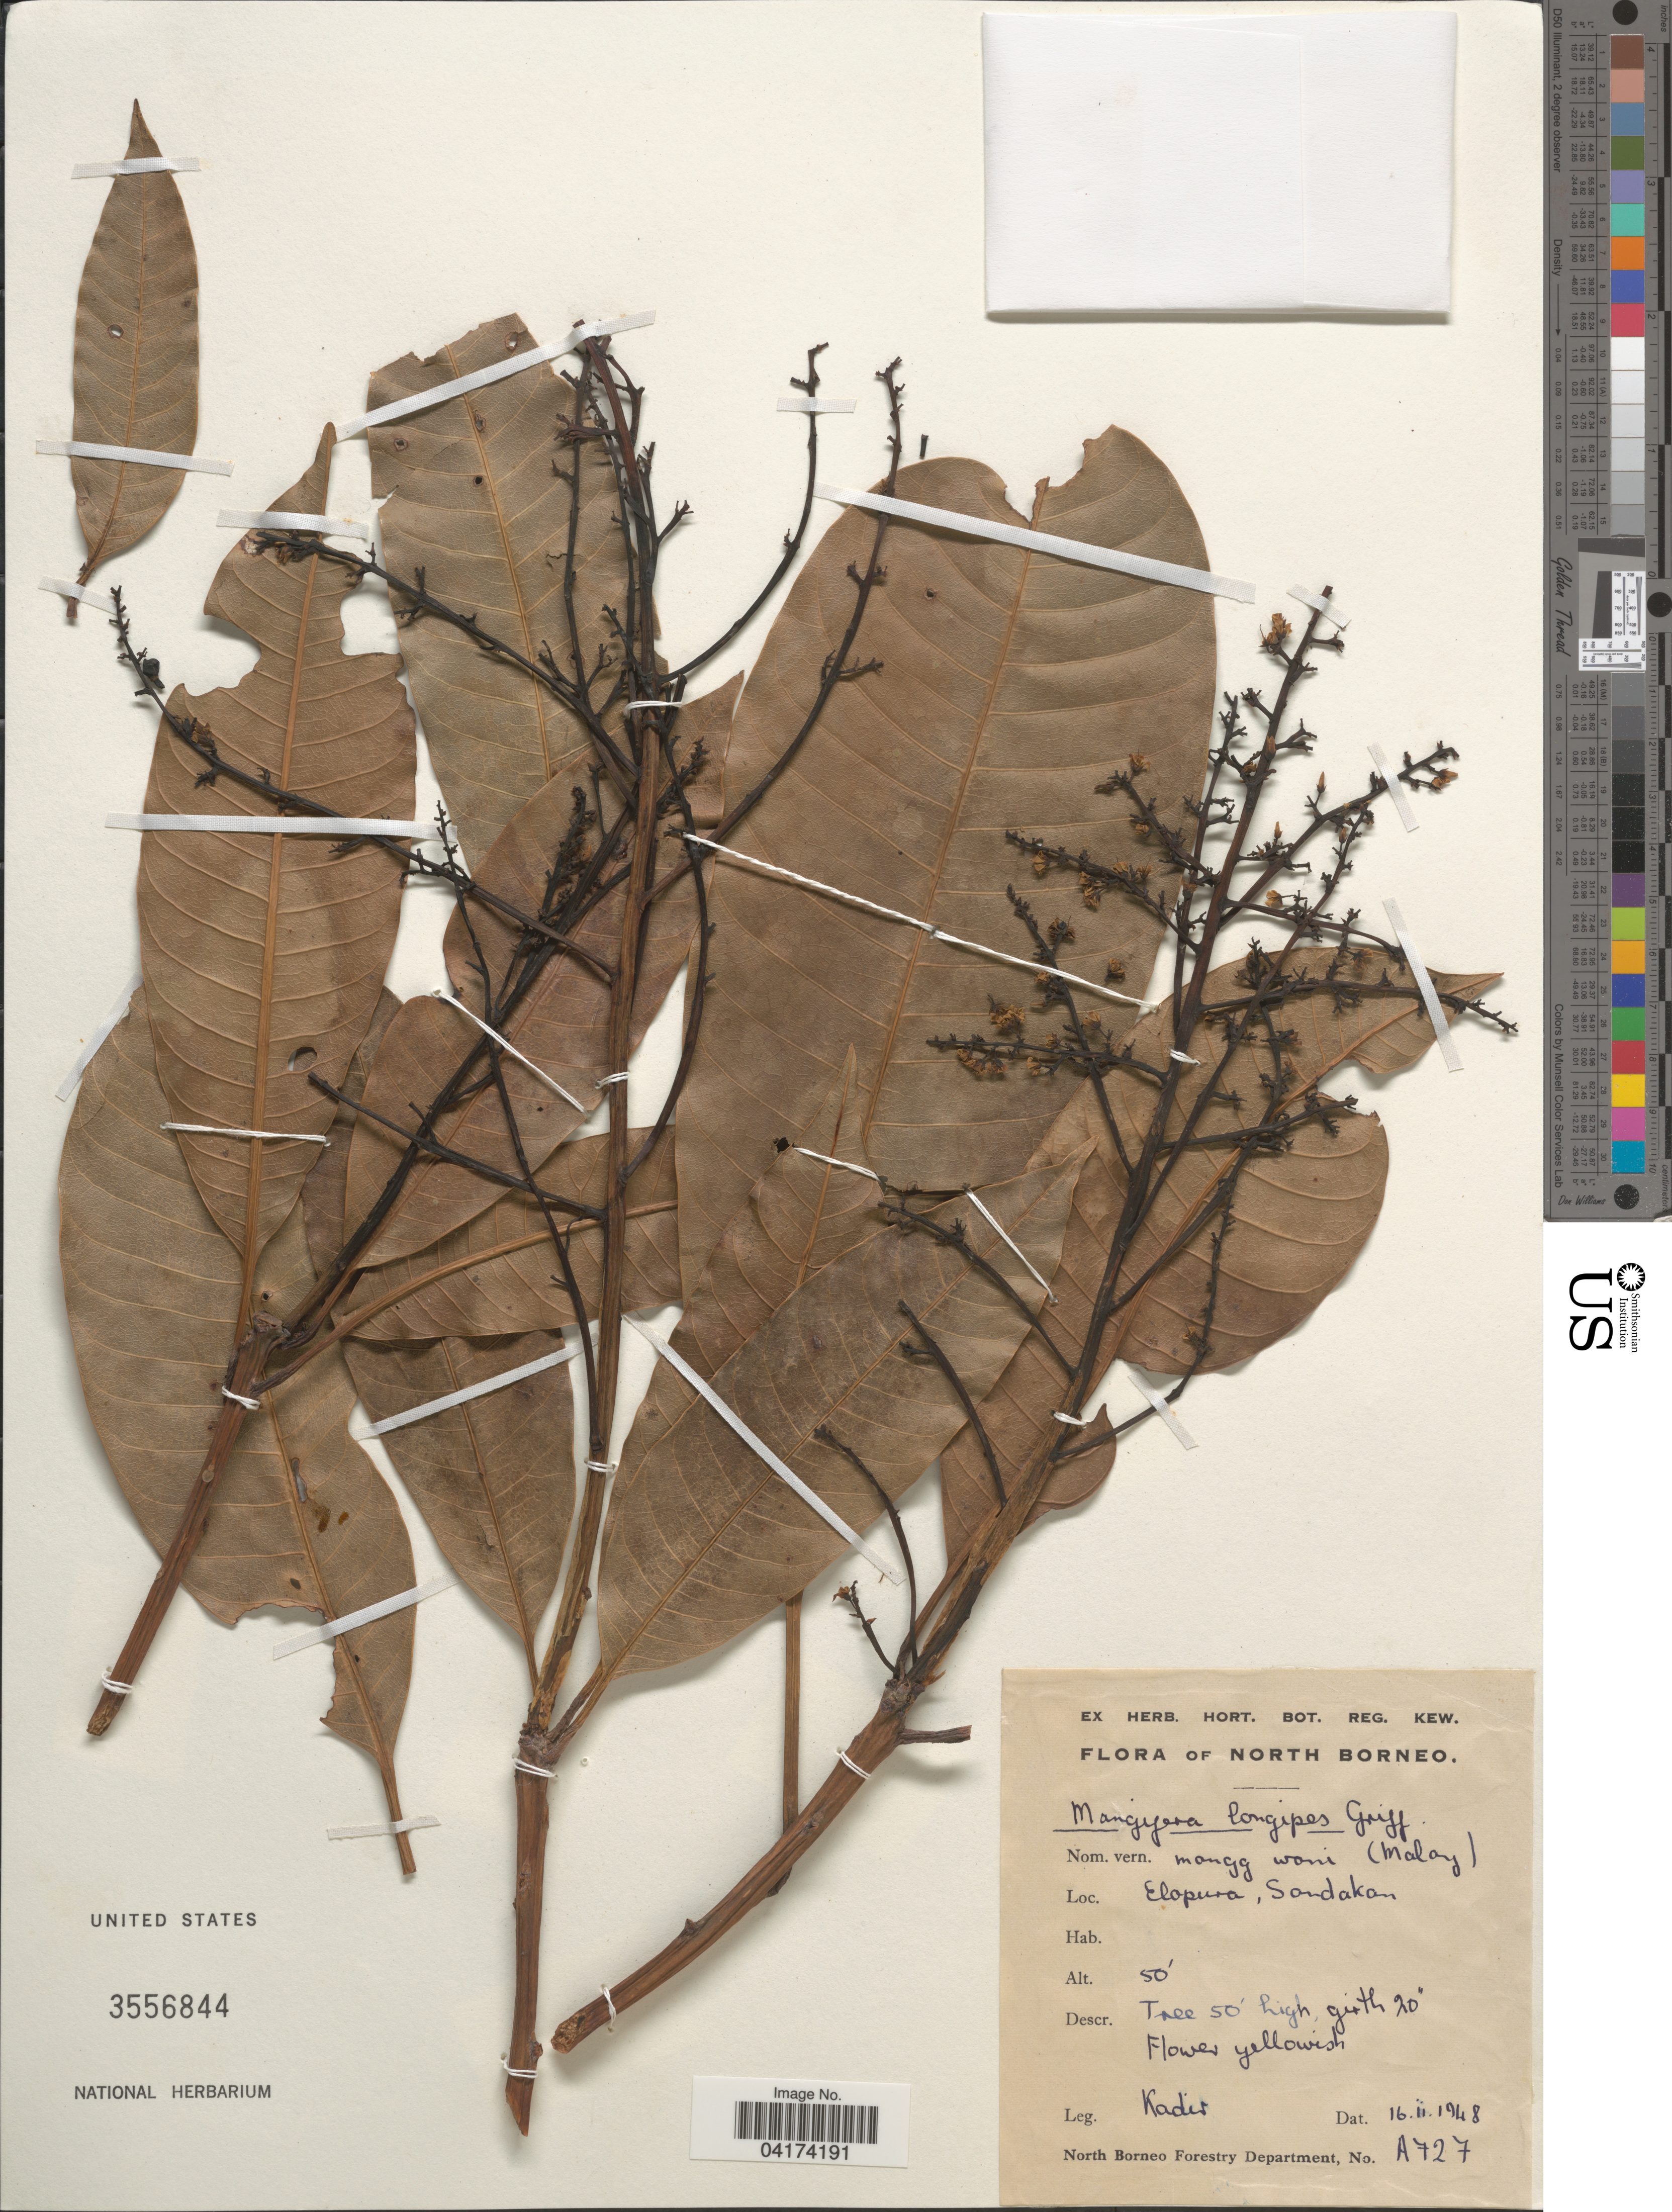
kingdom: Plantae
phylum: Tracheophyta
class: Magnoliopsida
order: Sapindales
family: Anacardiaceae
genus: Mangifera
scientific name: Mangifera longipes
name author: Griff.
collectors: -. Kadir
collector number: A727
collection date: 1948-02-16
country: Malaysia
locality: North Borneo. Elopura, Sandakan.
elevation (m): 15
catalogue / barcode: US 3556844